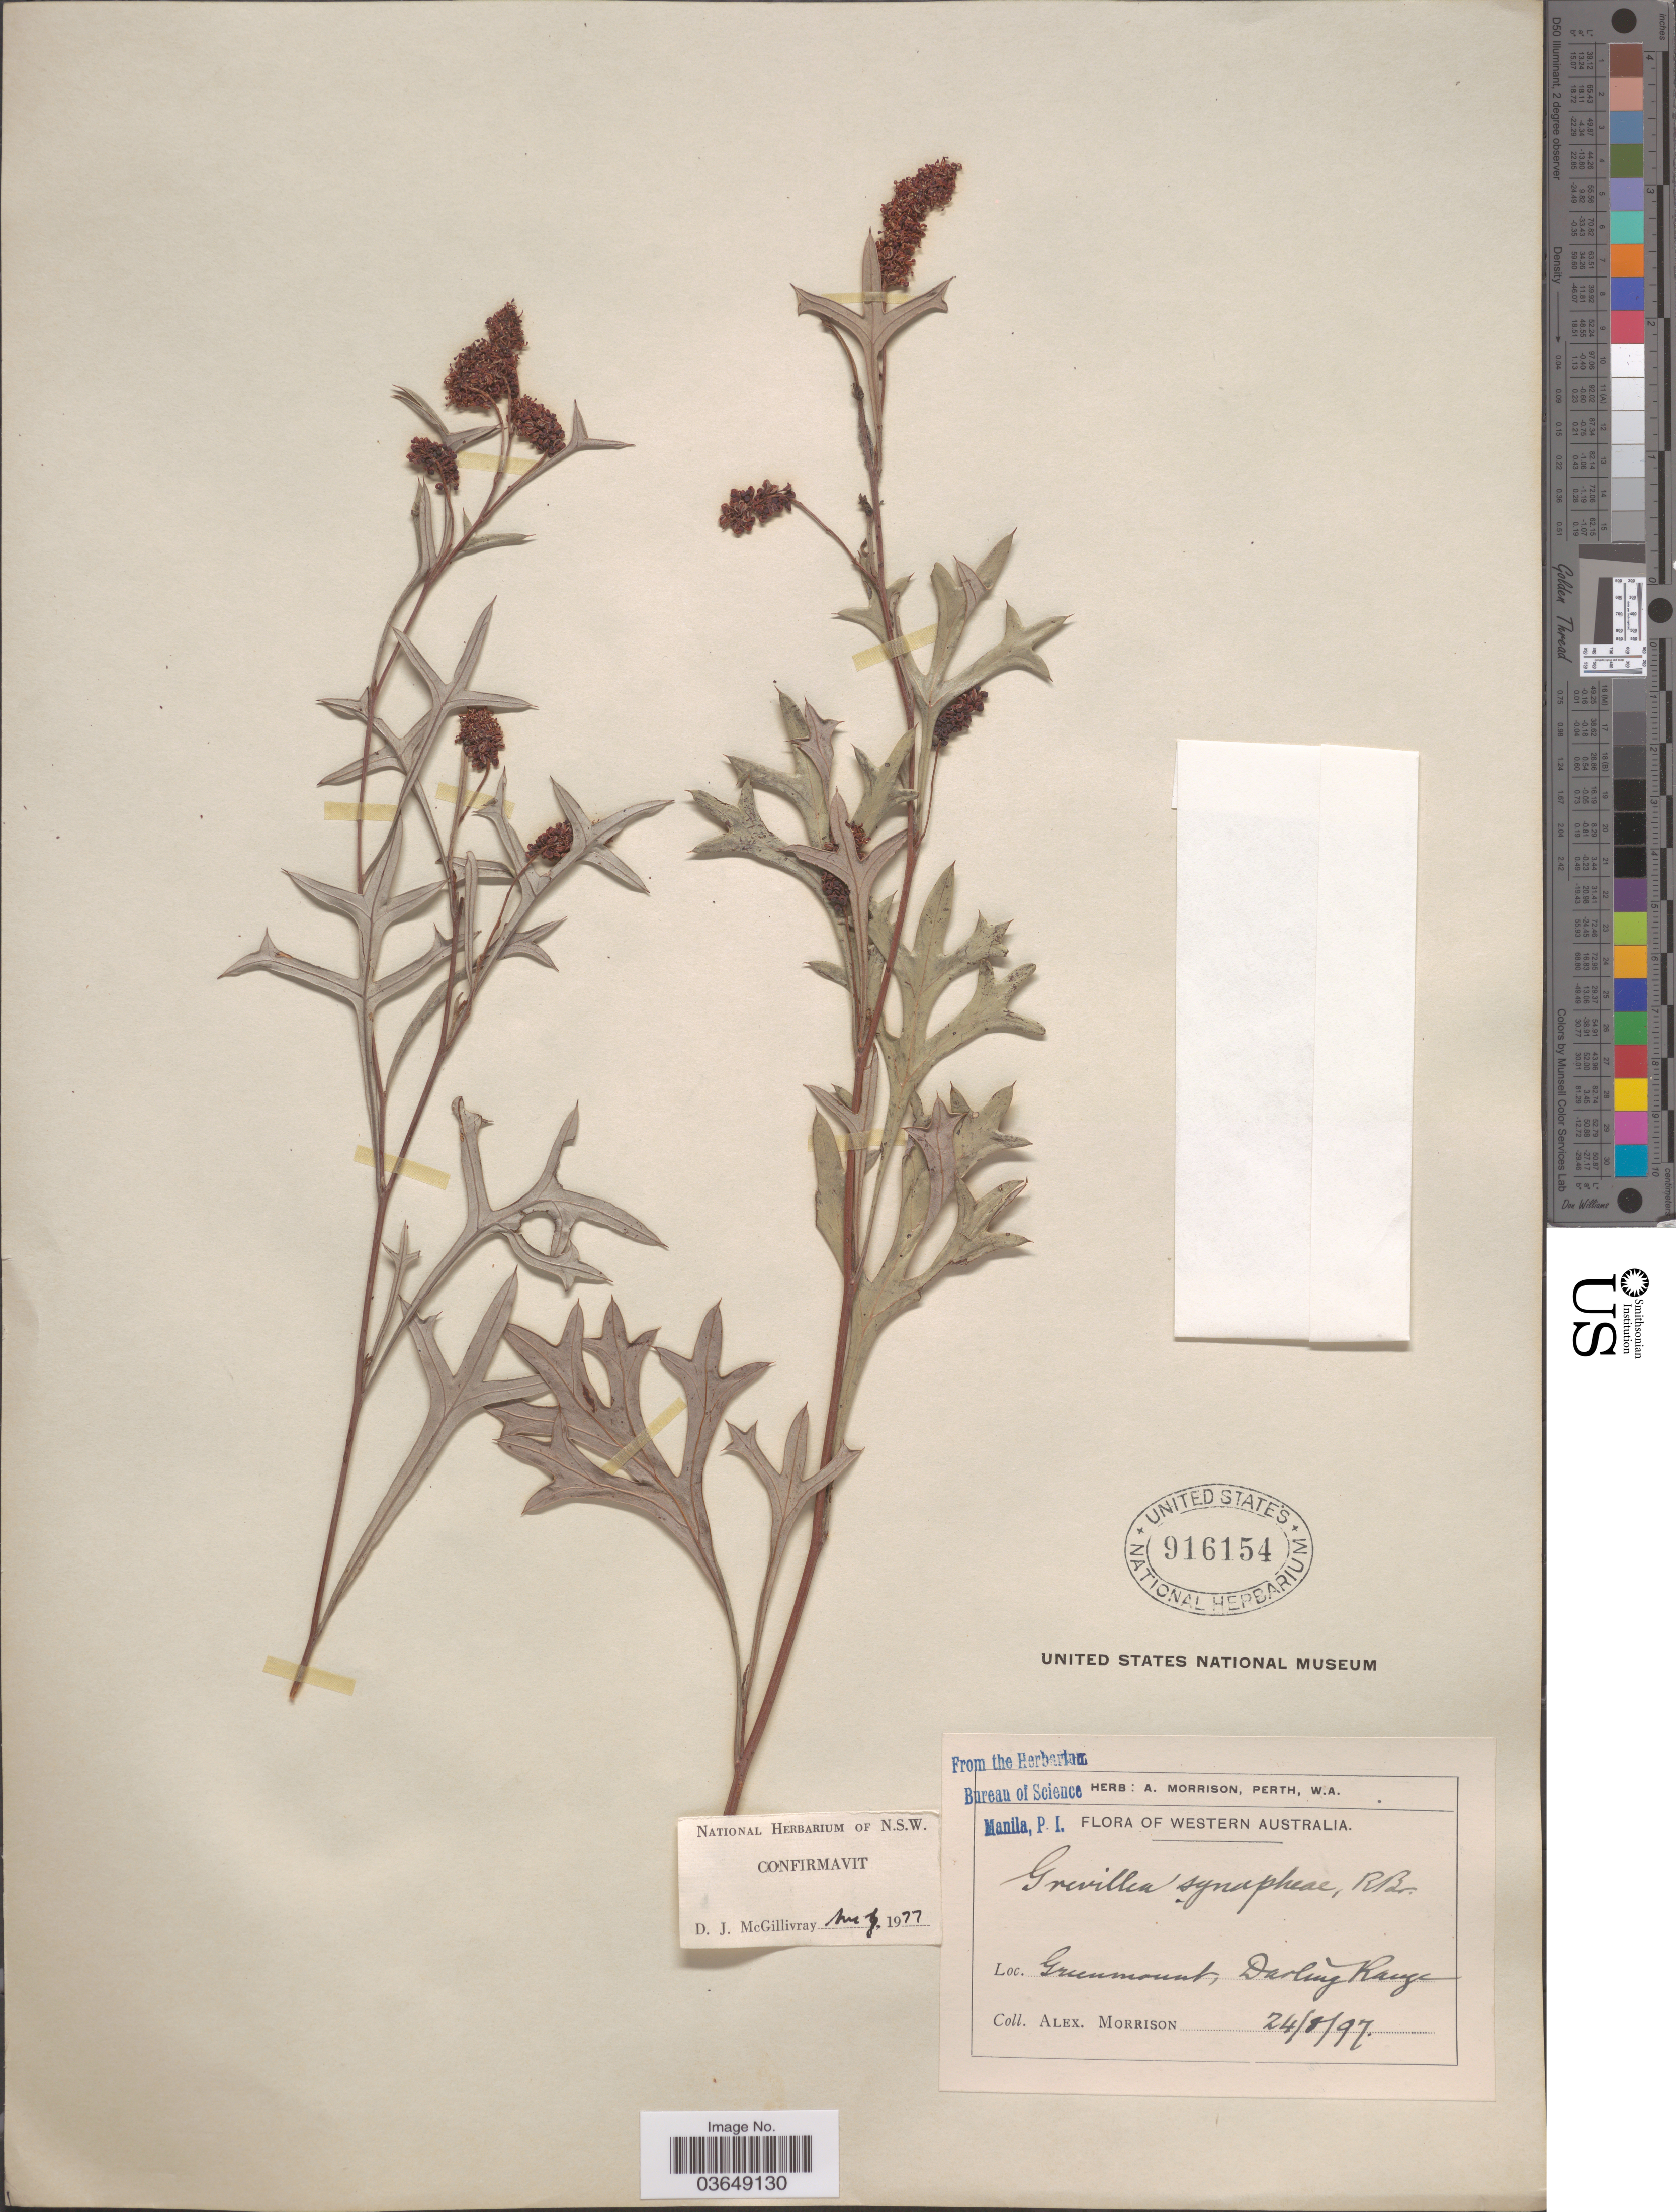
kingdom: Plantae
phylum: Tracheophyta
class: Magnoliopsida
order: Proteales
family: Proteaceae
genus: Grevillea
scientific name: Grevillea synapheae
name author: R. Br.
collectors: A. Morrison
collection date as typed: Transcribed d/m/y: 24/8/97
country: Australia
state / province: Western Australia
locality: Grummount, Darling Range.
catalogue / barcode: US 916154